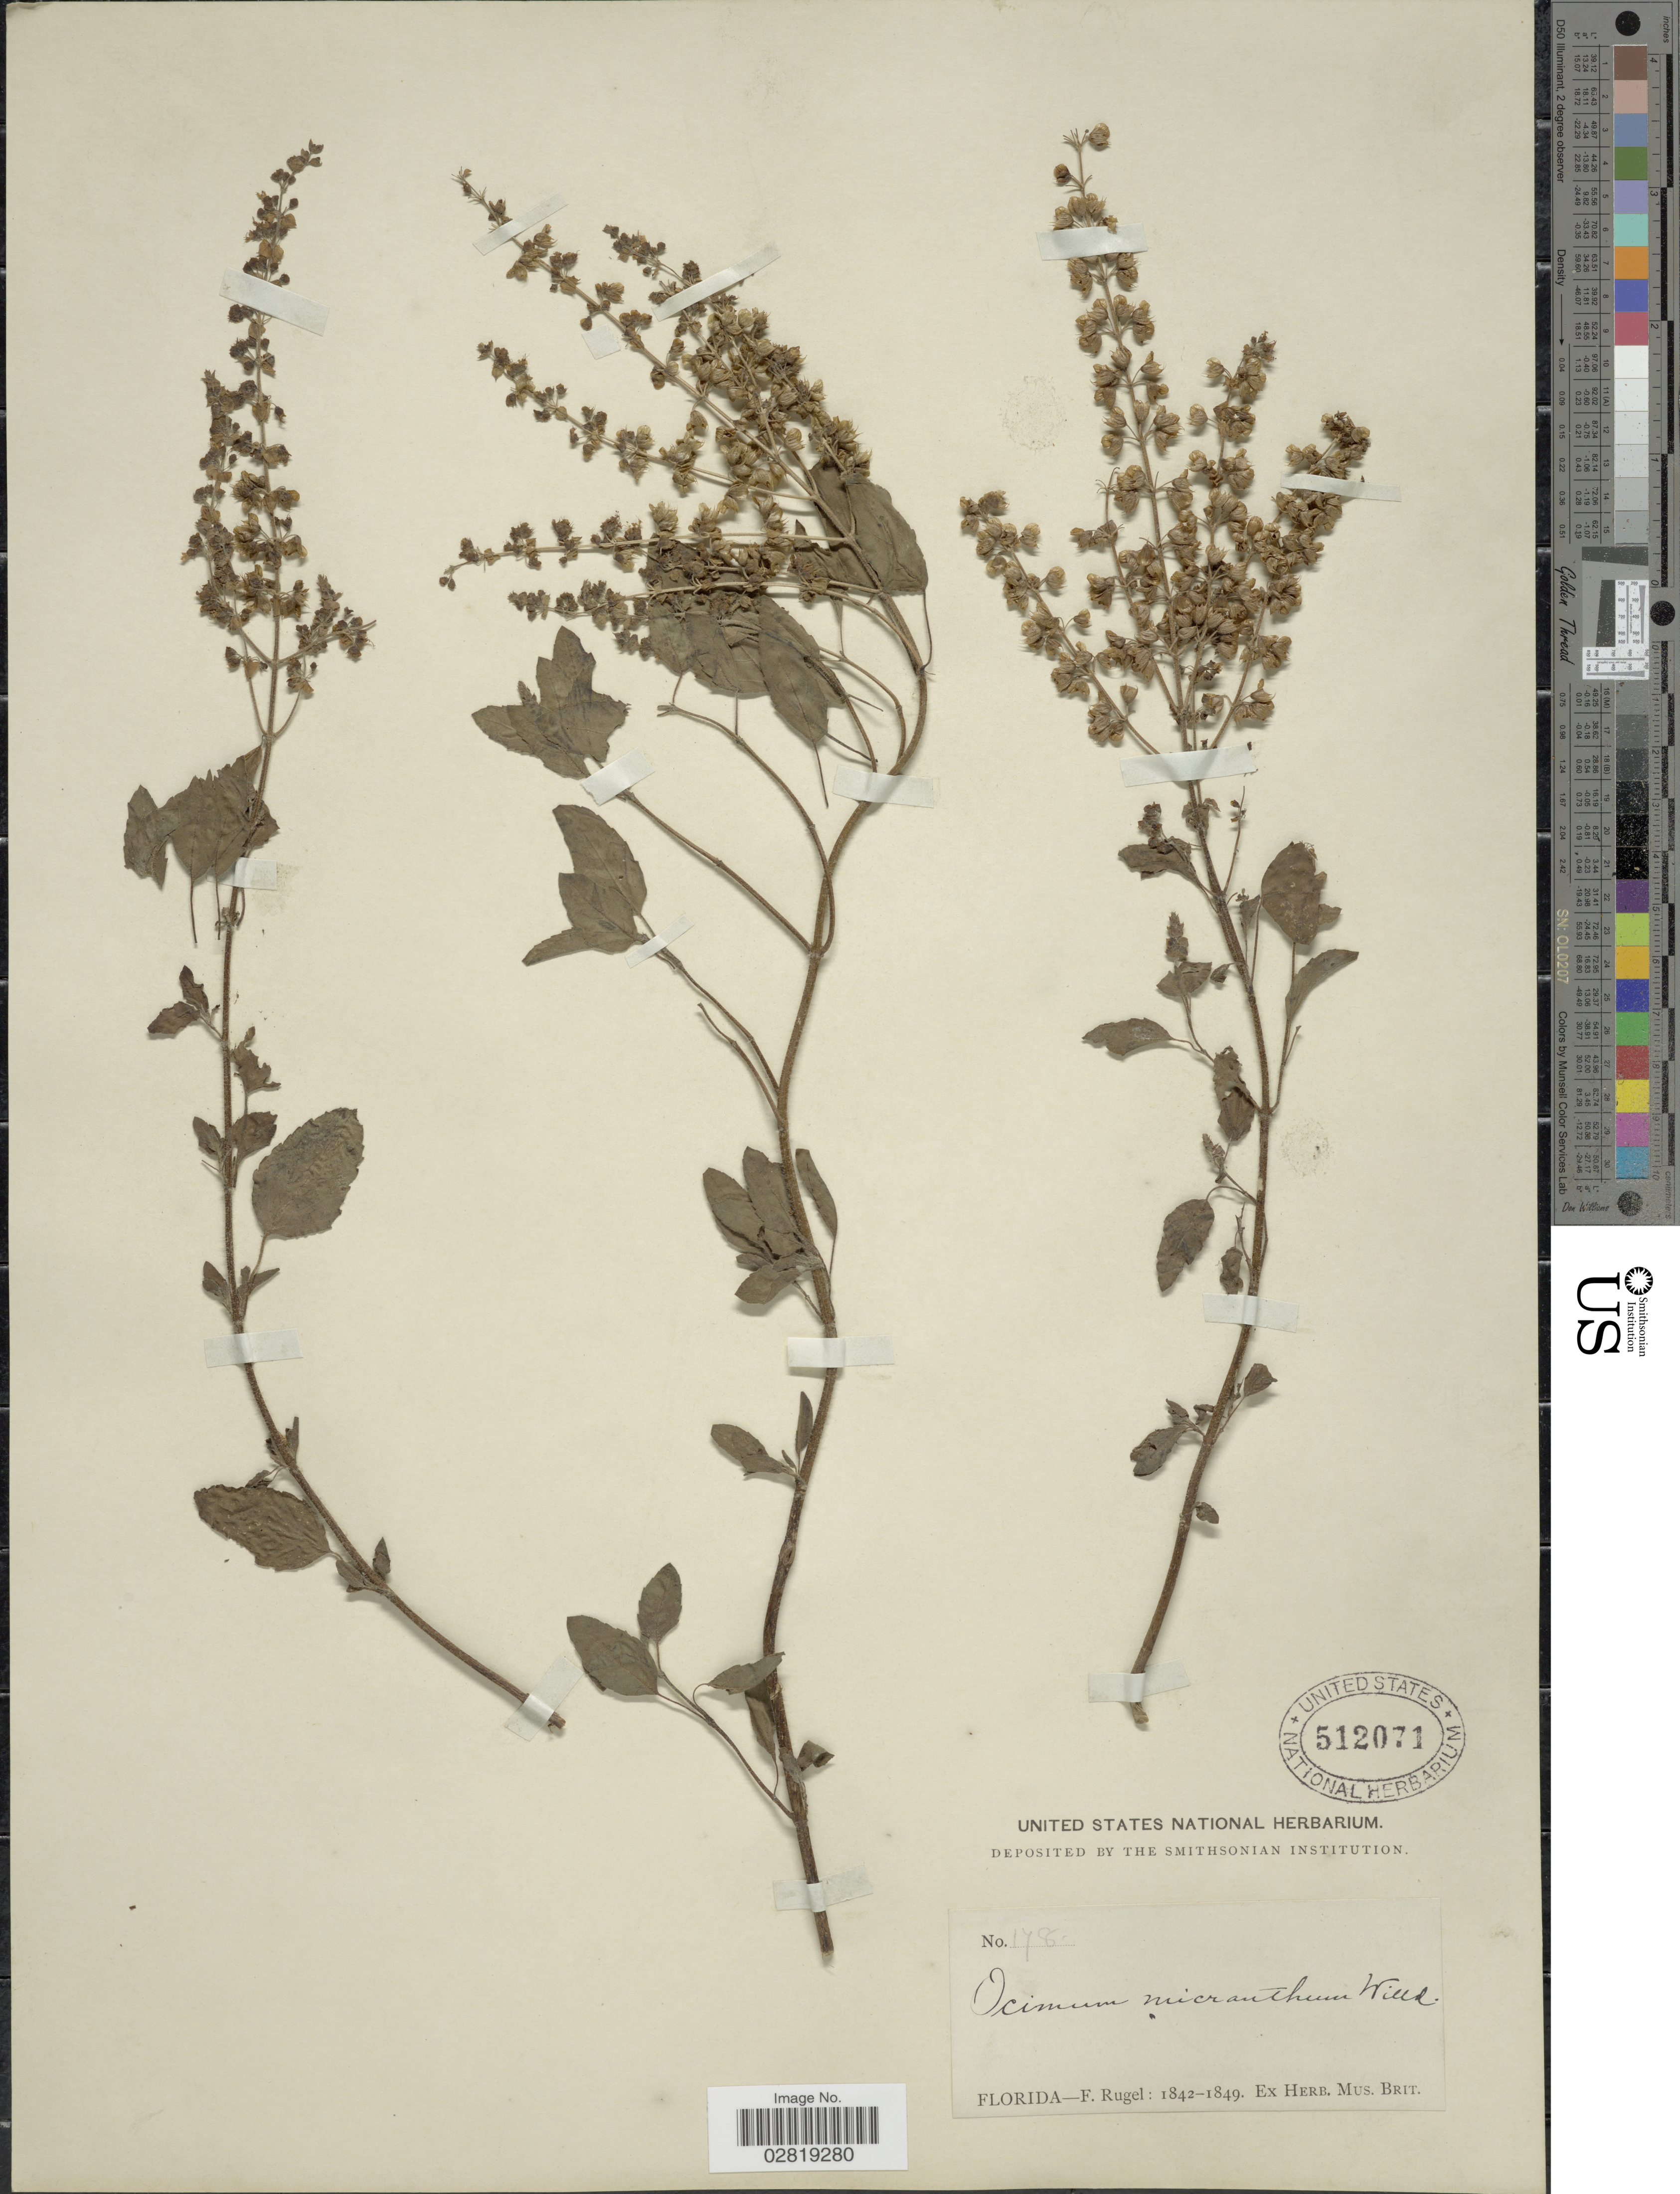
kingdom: Plantae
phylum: Tracheophyta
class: Magnoliopsida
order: Lamiales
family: Lamiaceae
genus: Ocimum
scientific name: Ocimum micranthum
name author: Willd.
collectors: F. Rugel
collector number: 178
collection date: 1842/1849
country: United States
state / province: Florida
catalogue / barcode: US 512071